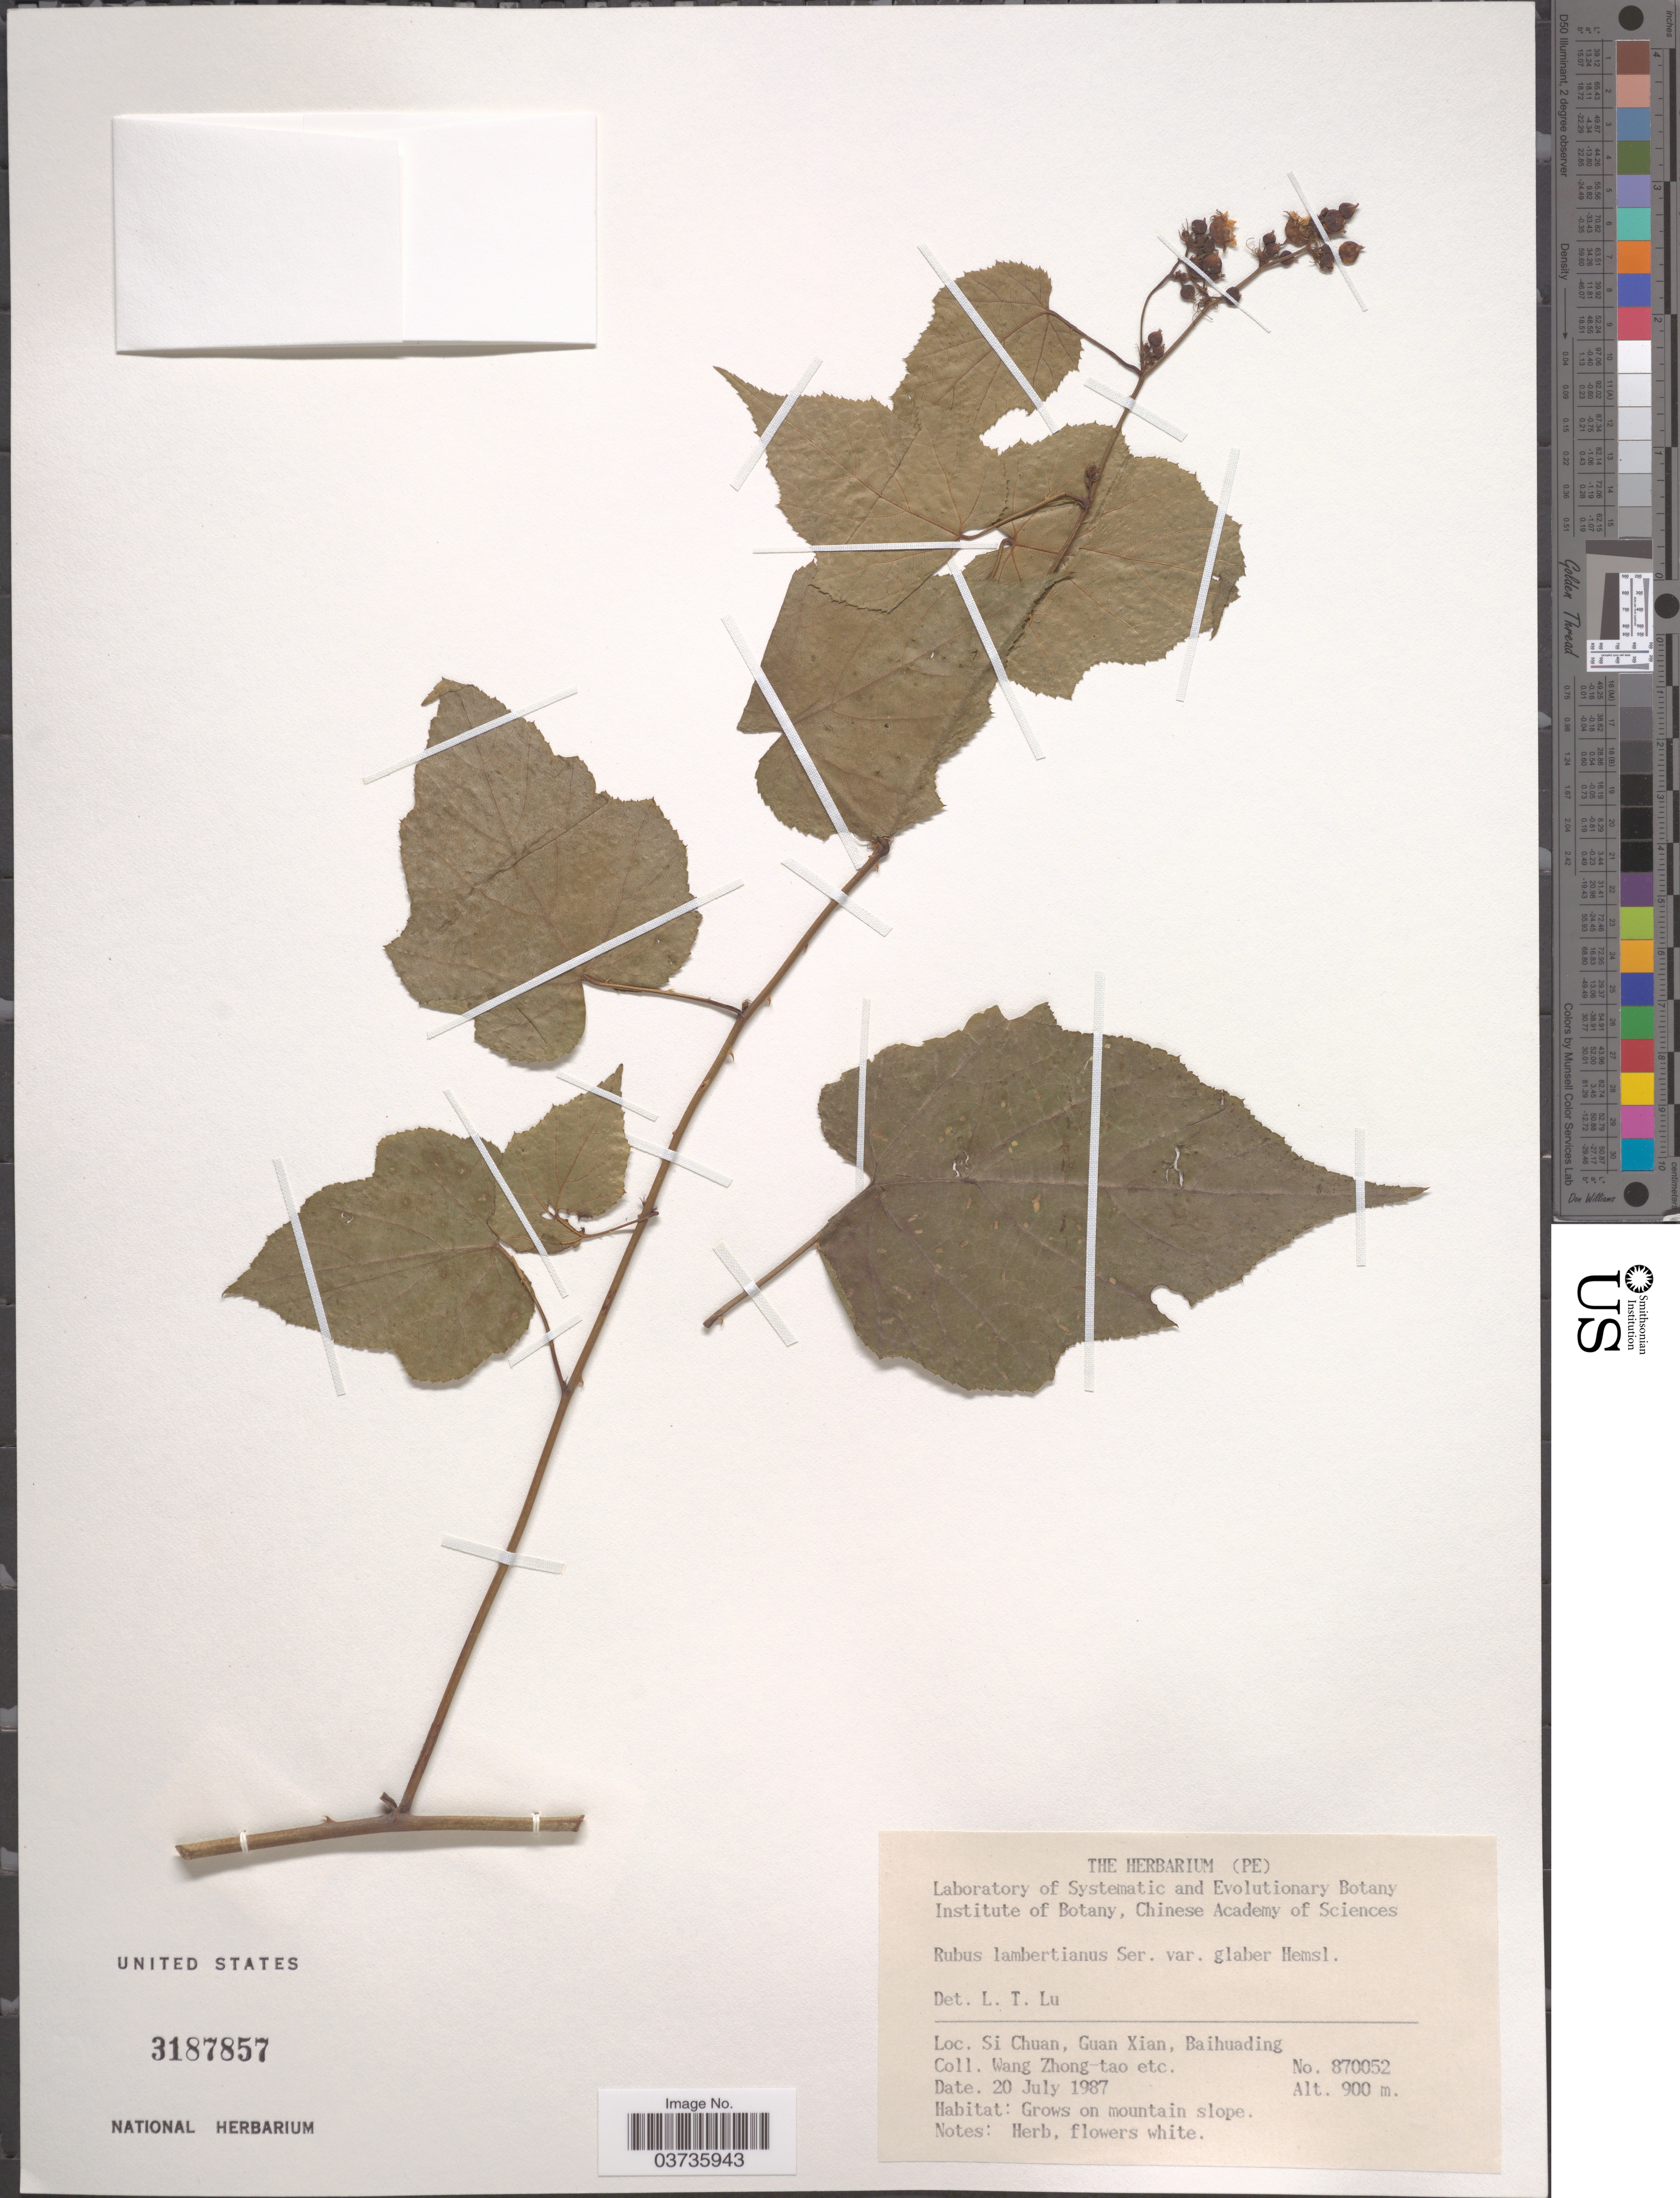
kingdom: Plantae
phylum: Tracheophyta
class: Magnoliopsida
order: Rosales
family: Rosaceae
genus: Rubus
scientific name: Rubus lambertianus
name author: Ser.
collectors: W. Zhong-Tao & et al.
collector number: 870052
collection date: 1987-07-20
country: China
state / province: Sichuan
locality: Si Chuan, Guan Xian, Baihuading.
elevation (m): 900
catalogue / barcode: US 3187857